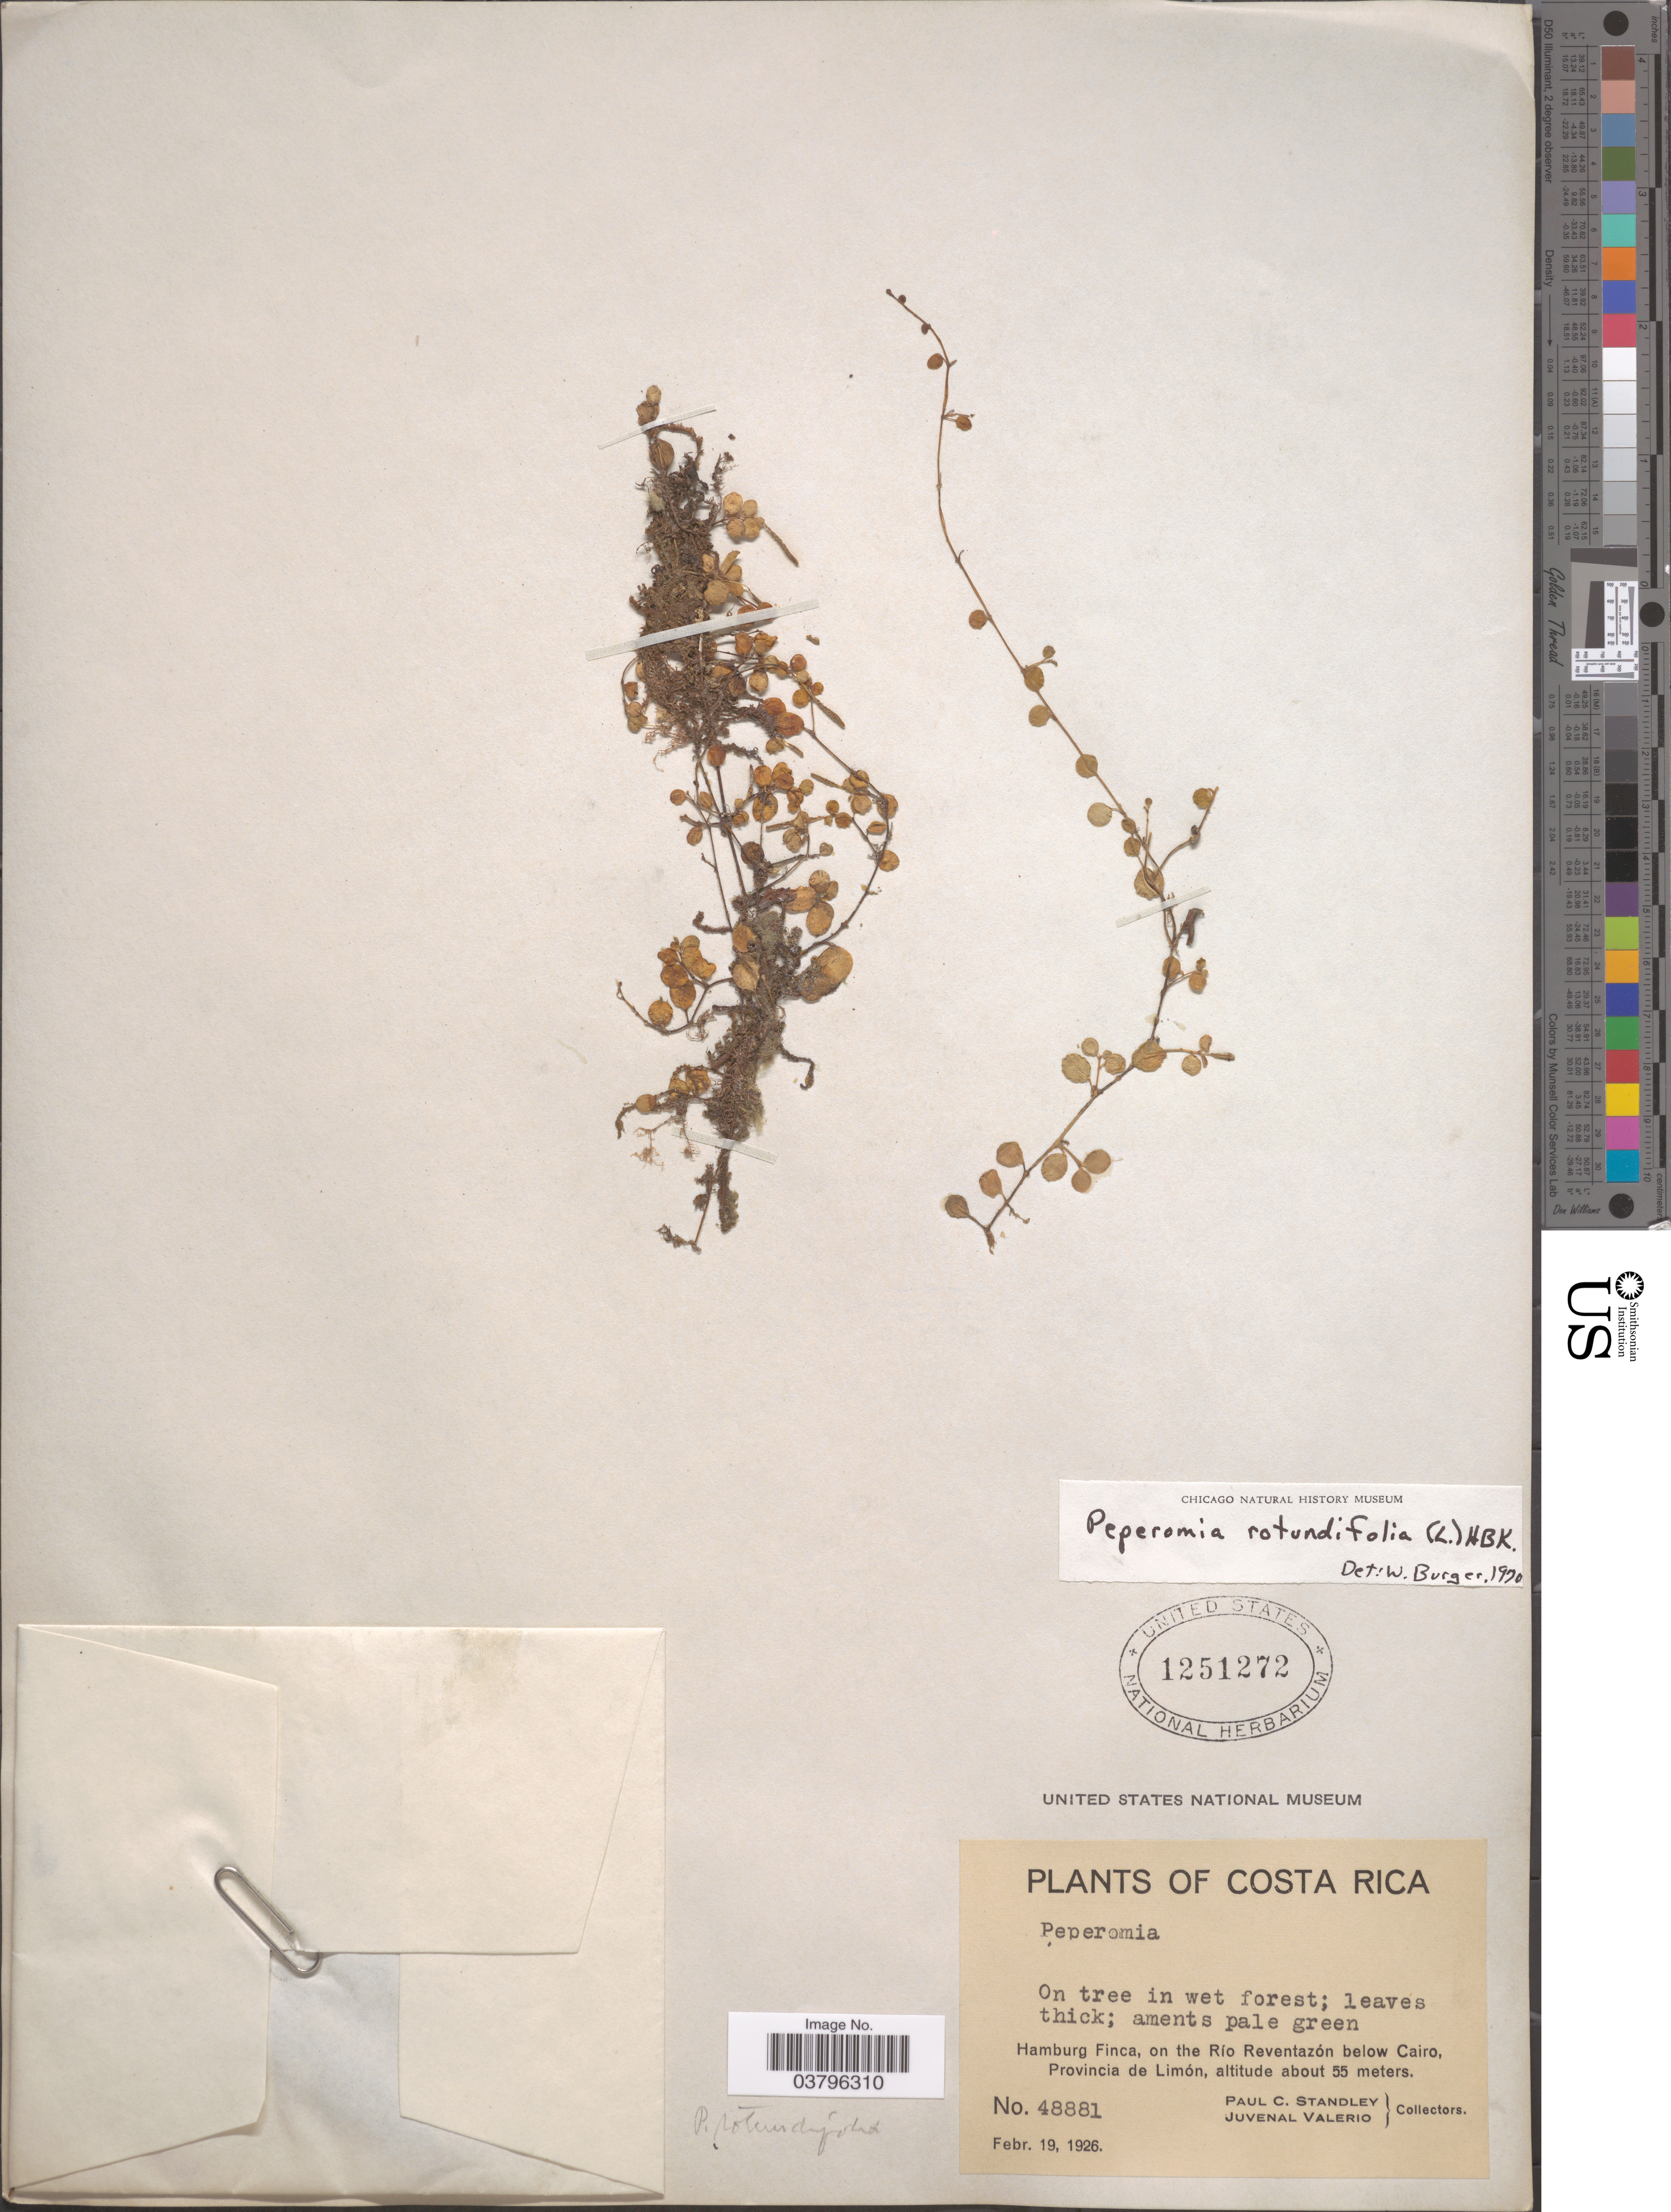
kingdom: Plantae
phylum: Tracheophyta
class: Magnoliopsida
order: Piperales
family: Piperaceae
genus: Peperomia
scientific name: Peperomia rotundifolia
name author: (L.) Kunth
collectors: P. C. Standley & J. Valerio R.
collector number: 48881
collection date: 1926-02-19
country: Costa Rica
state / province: Limón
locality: Hamburg Finca, on the Río Reventazón below Cairo.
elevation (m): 55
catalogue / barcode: US 1251272